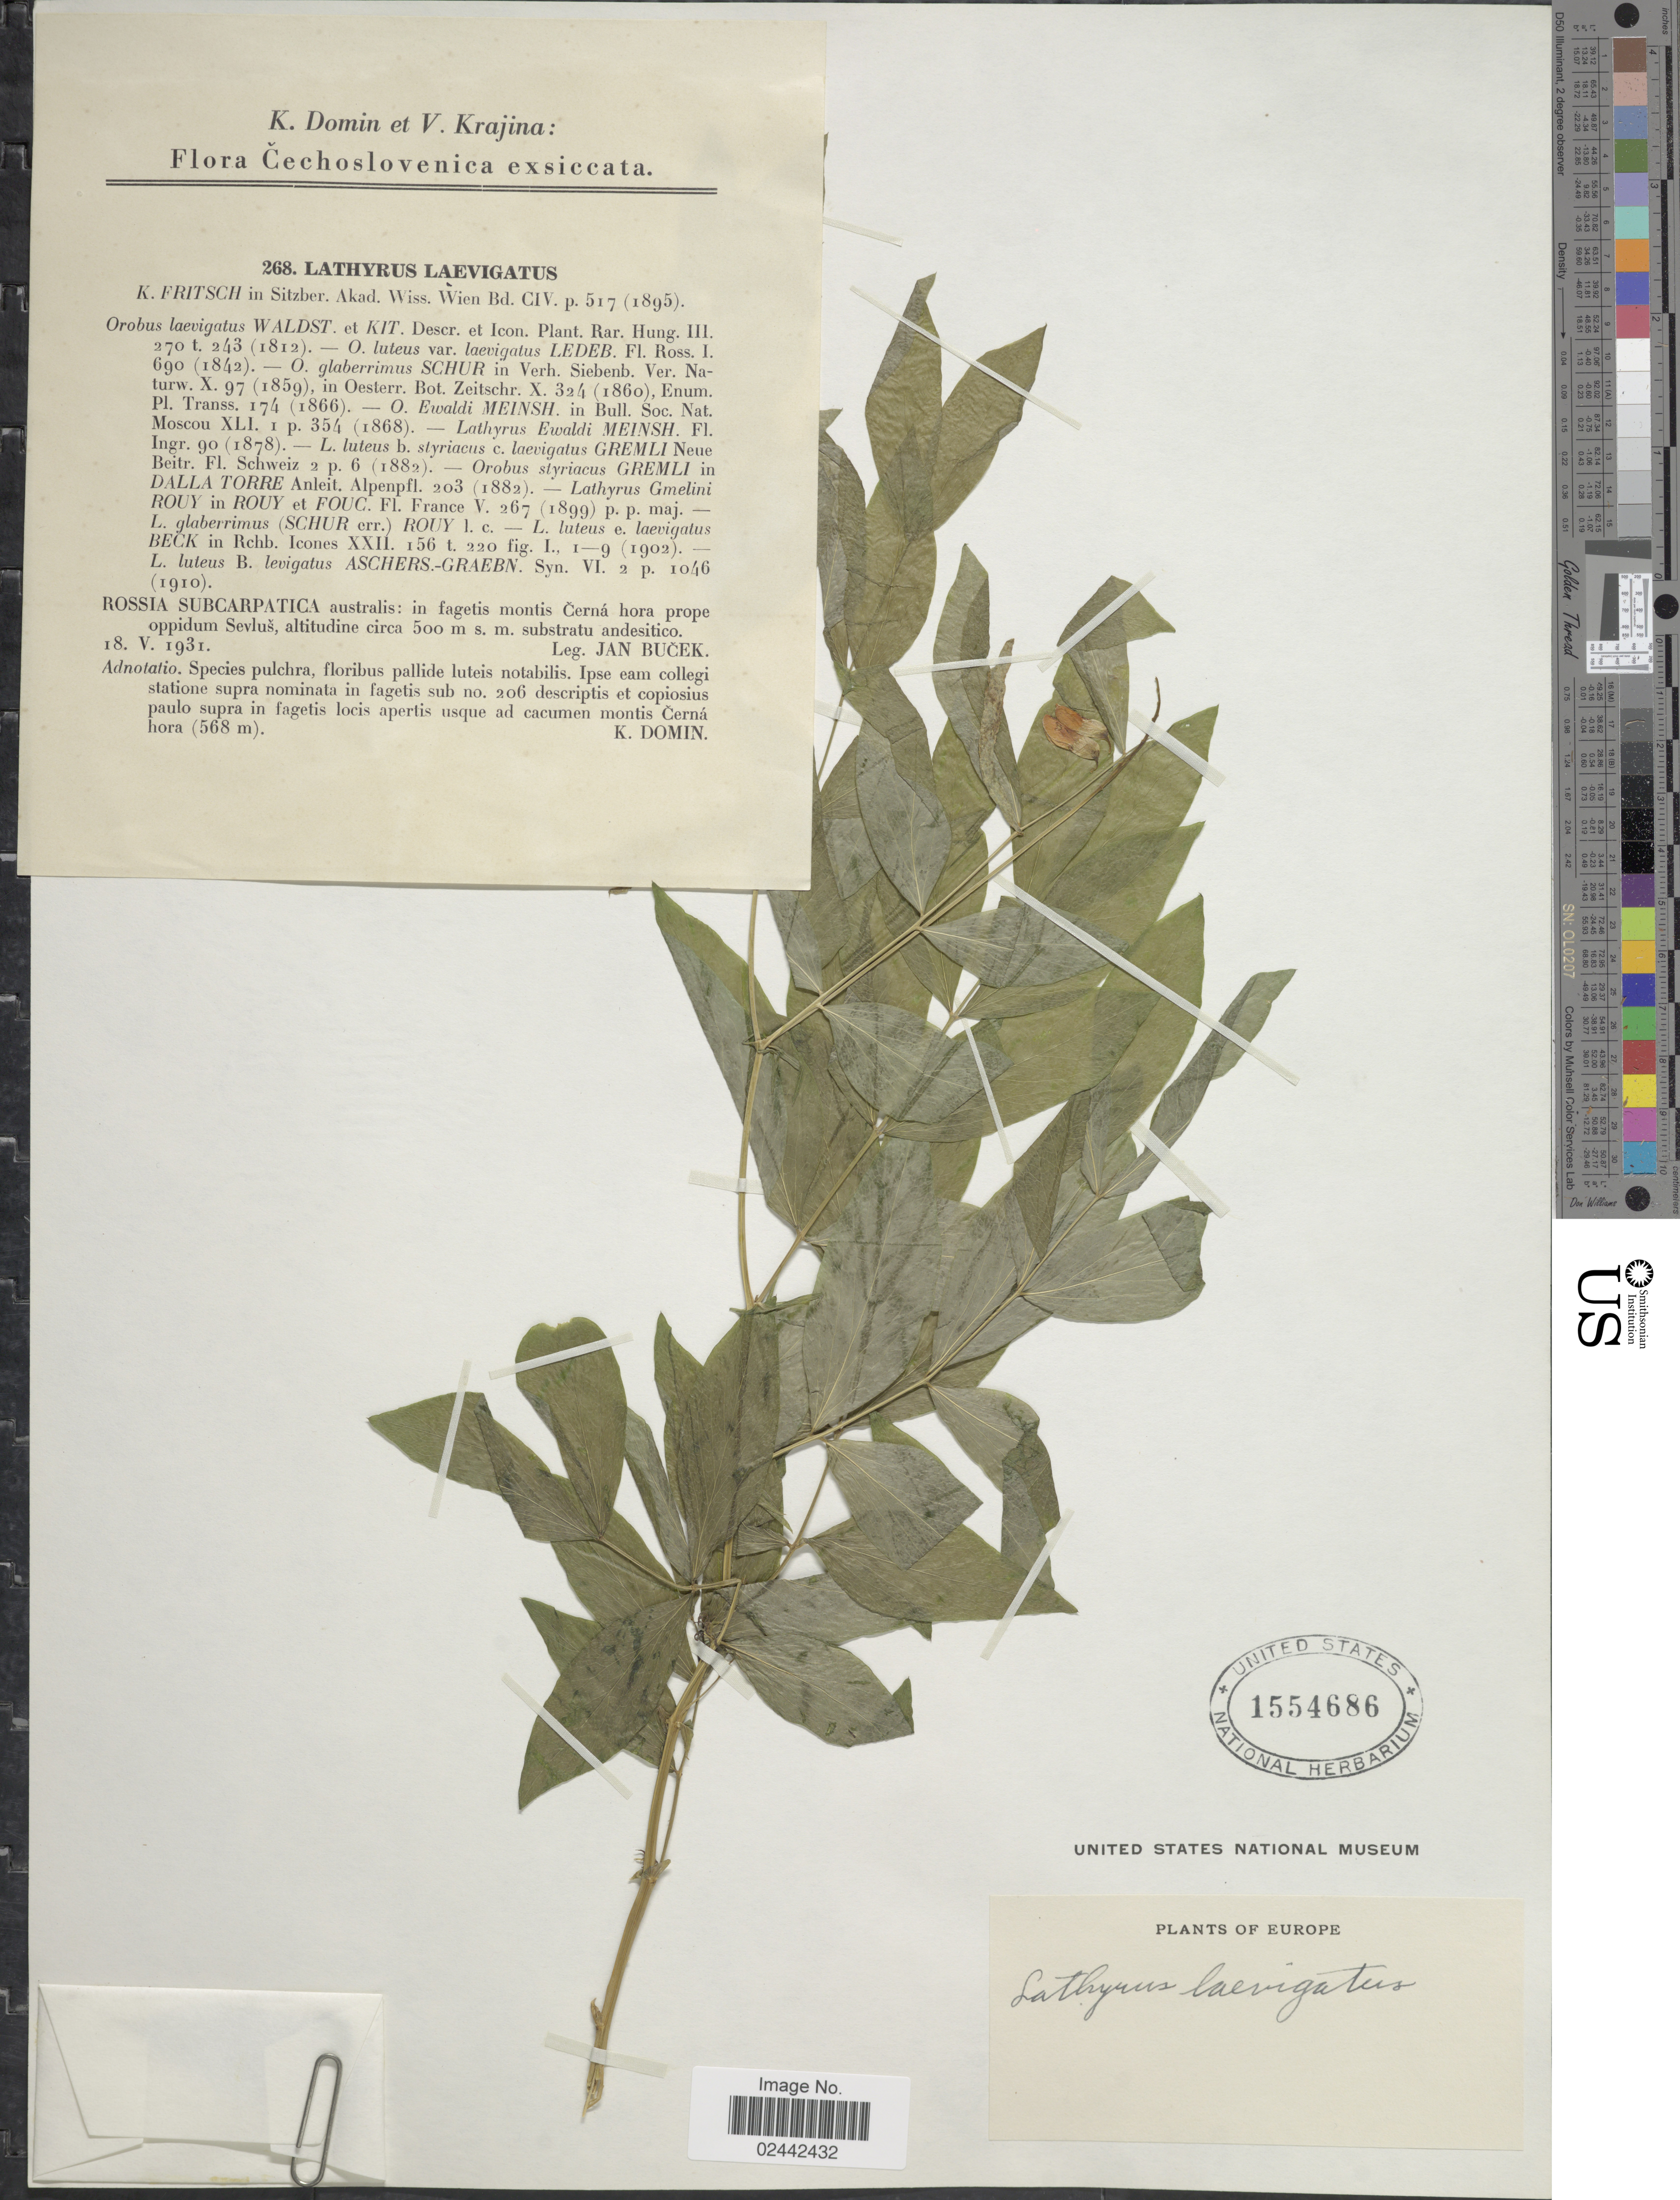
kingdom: Plantae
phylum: Tracheophyta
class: Magnoliopsida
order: Fabales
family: Fabaceae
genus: Lathyrus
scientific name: Lathyrus laevigatus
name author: (Waldst. & Kit.) Gren.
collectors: J. Bucek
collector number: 268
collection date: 1931-05-18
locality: Cechoslovenica. Rossia Subcarpatica australis: in Fagetis montis Cerna hora prope oppidum Sevlus. Substratu Andesitico. Europe.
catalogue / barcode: US 1554686